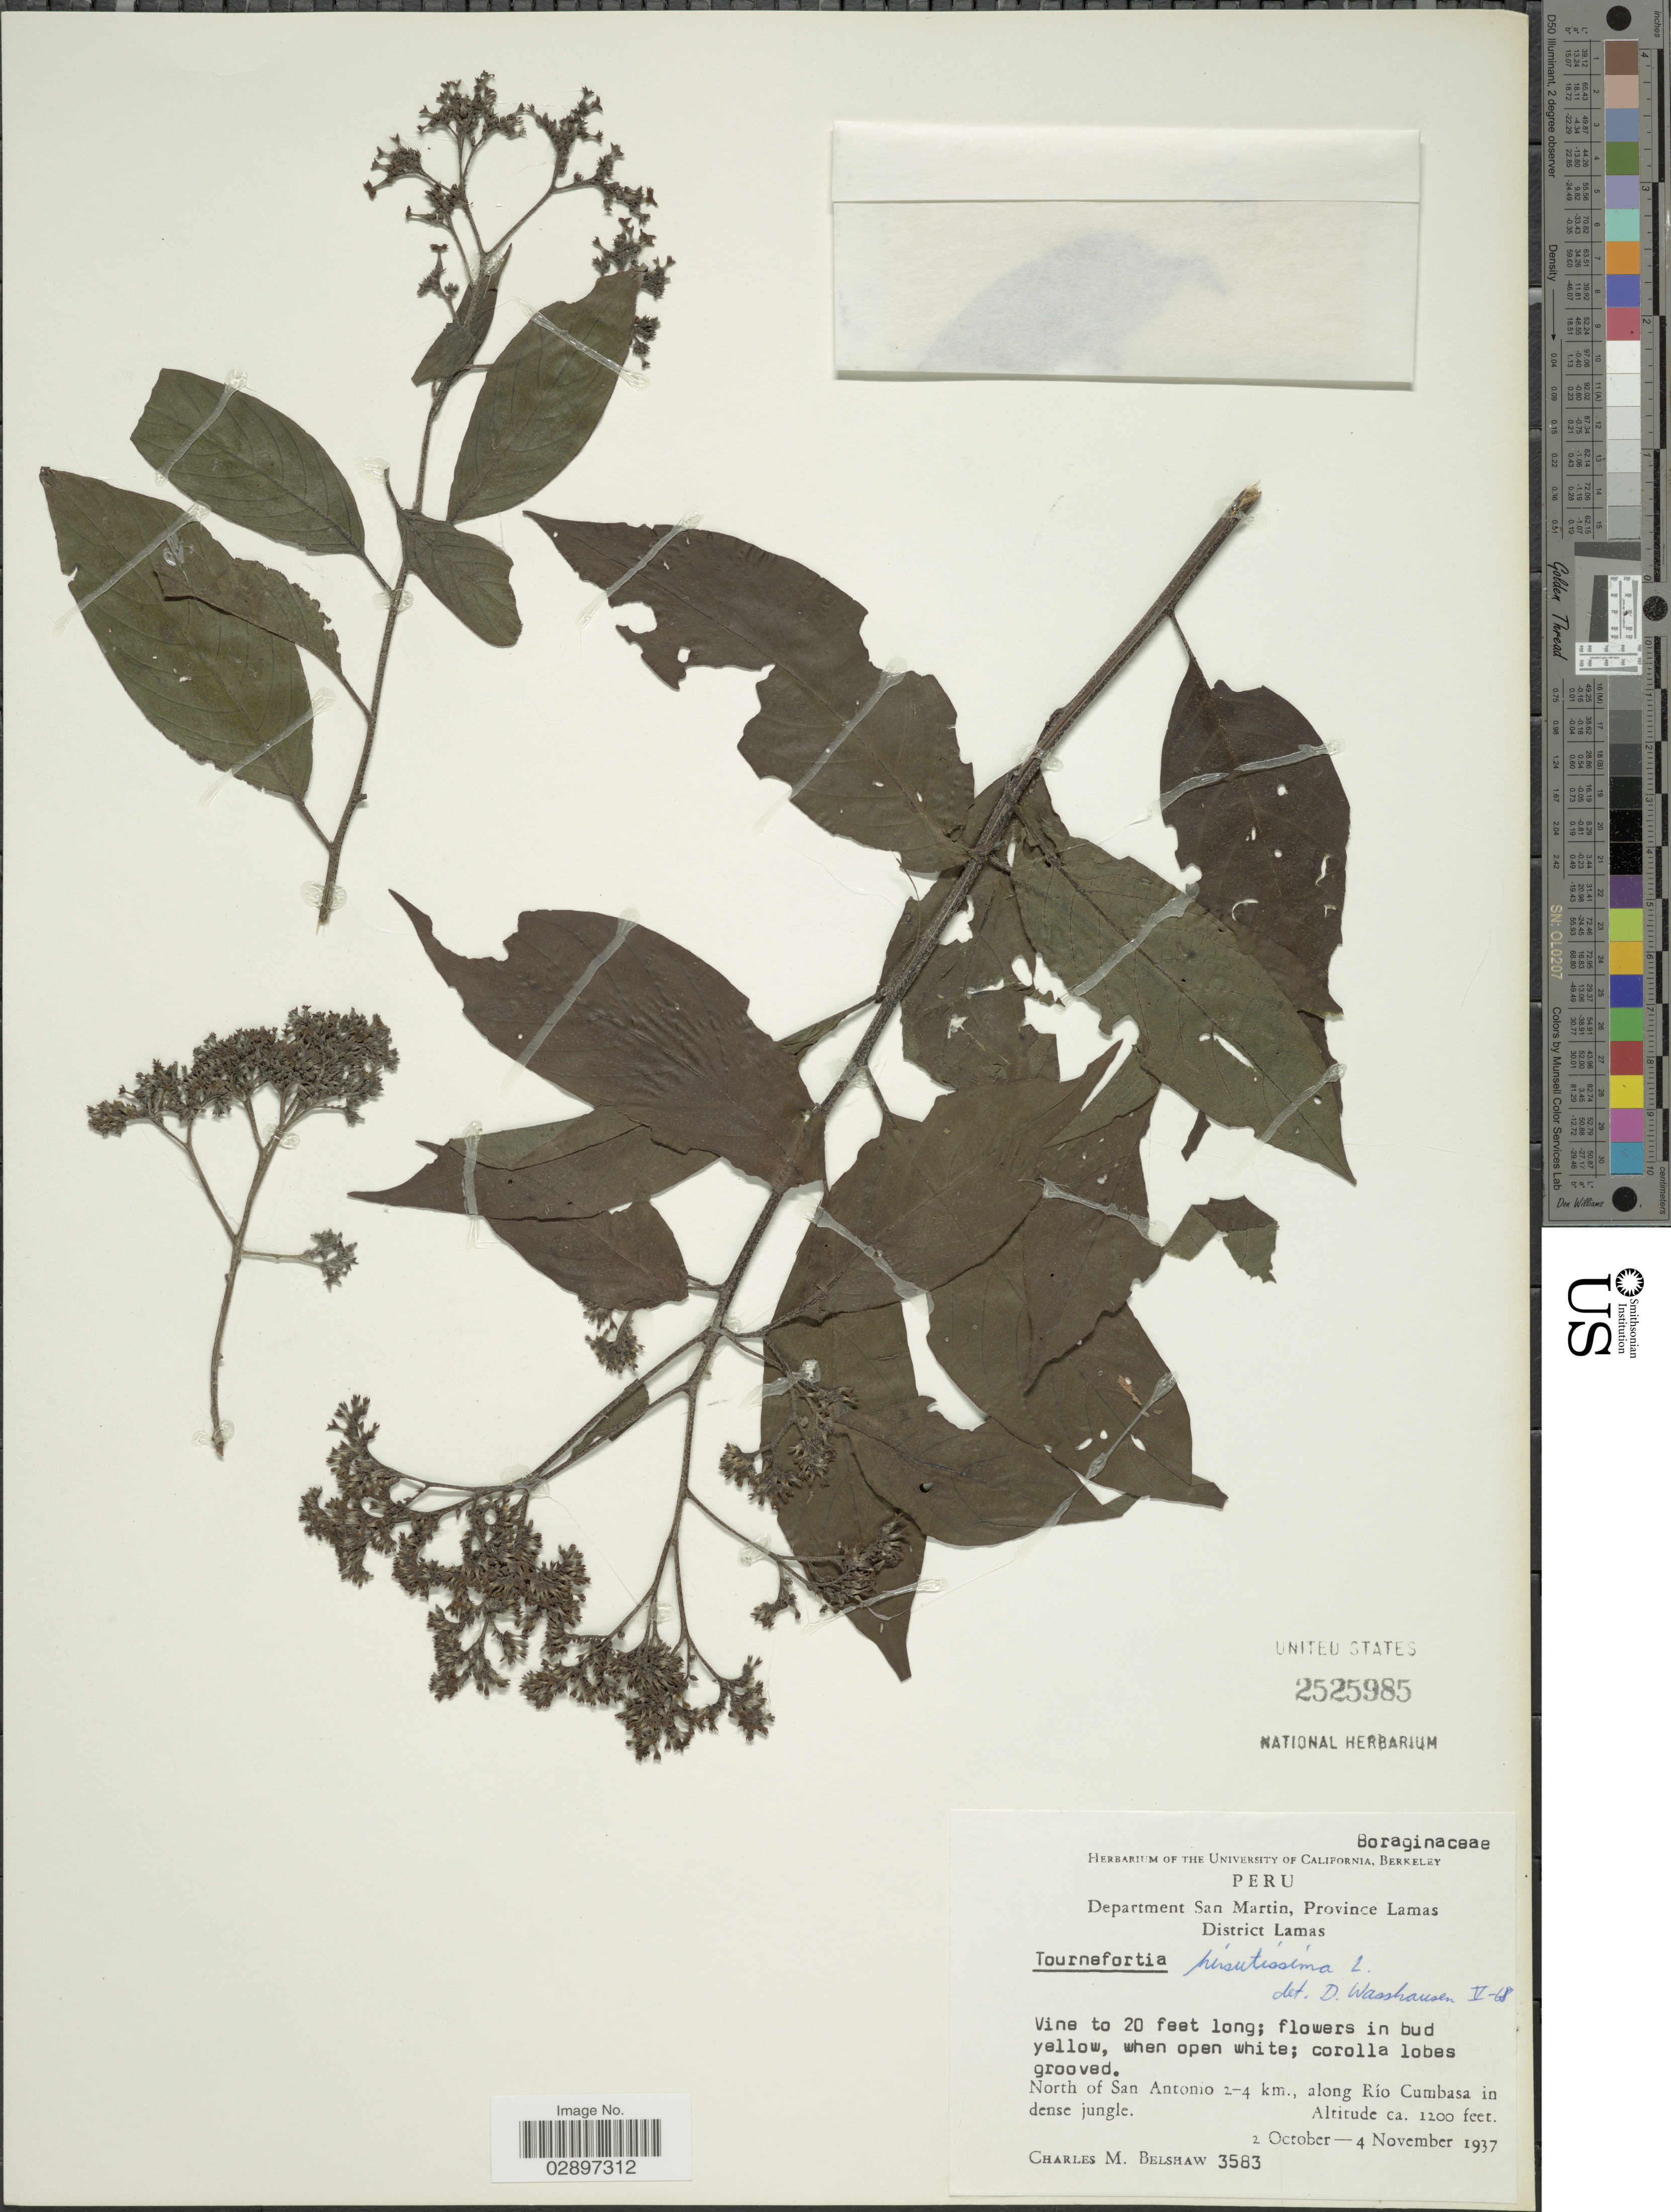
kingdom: Plantae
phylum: Tracheophyta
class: Magnoliopsida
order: Boraginales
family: Heliotropiaceae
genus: Tournefortia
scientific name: Tournefortia hirsutissima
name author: L.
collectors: C. Shaw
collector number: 3583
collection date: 1937-10-02/1937-11-04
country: Peru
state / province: San Martín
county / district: Lamas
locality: North of San Antonio 2-4 km, along Río Cumbasa in dense jungle. Department San Martin, Province Lamas, District Lamas.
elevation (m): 366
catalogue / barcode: US 2525985